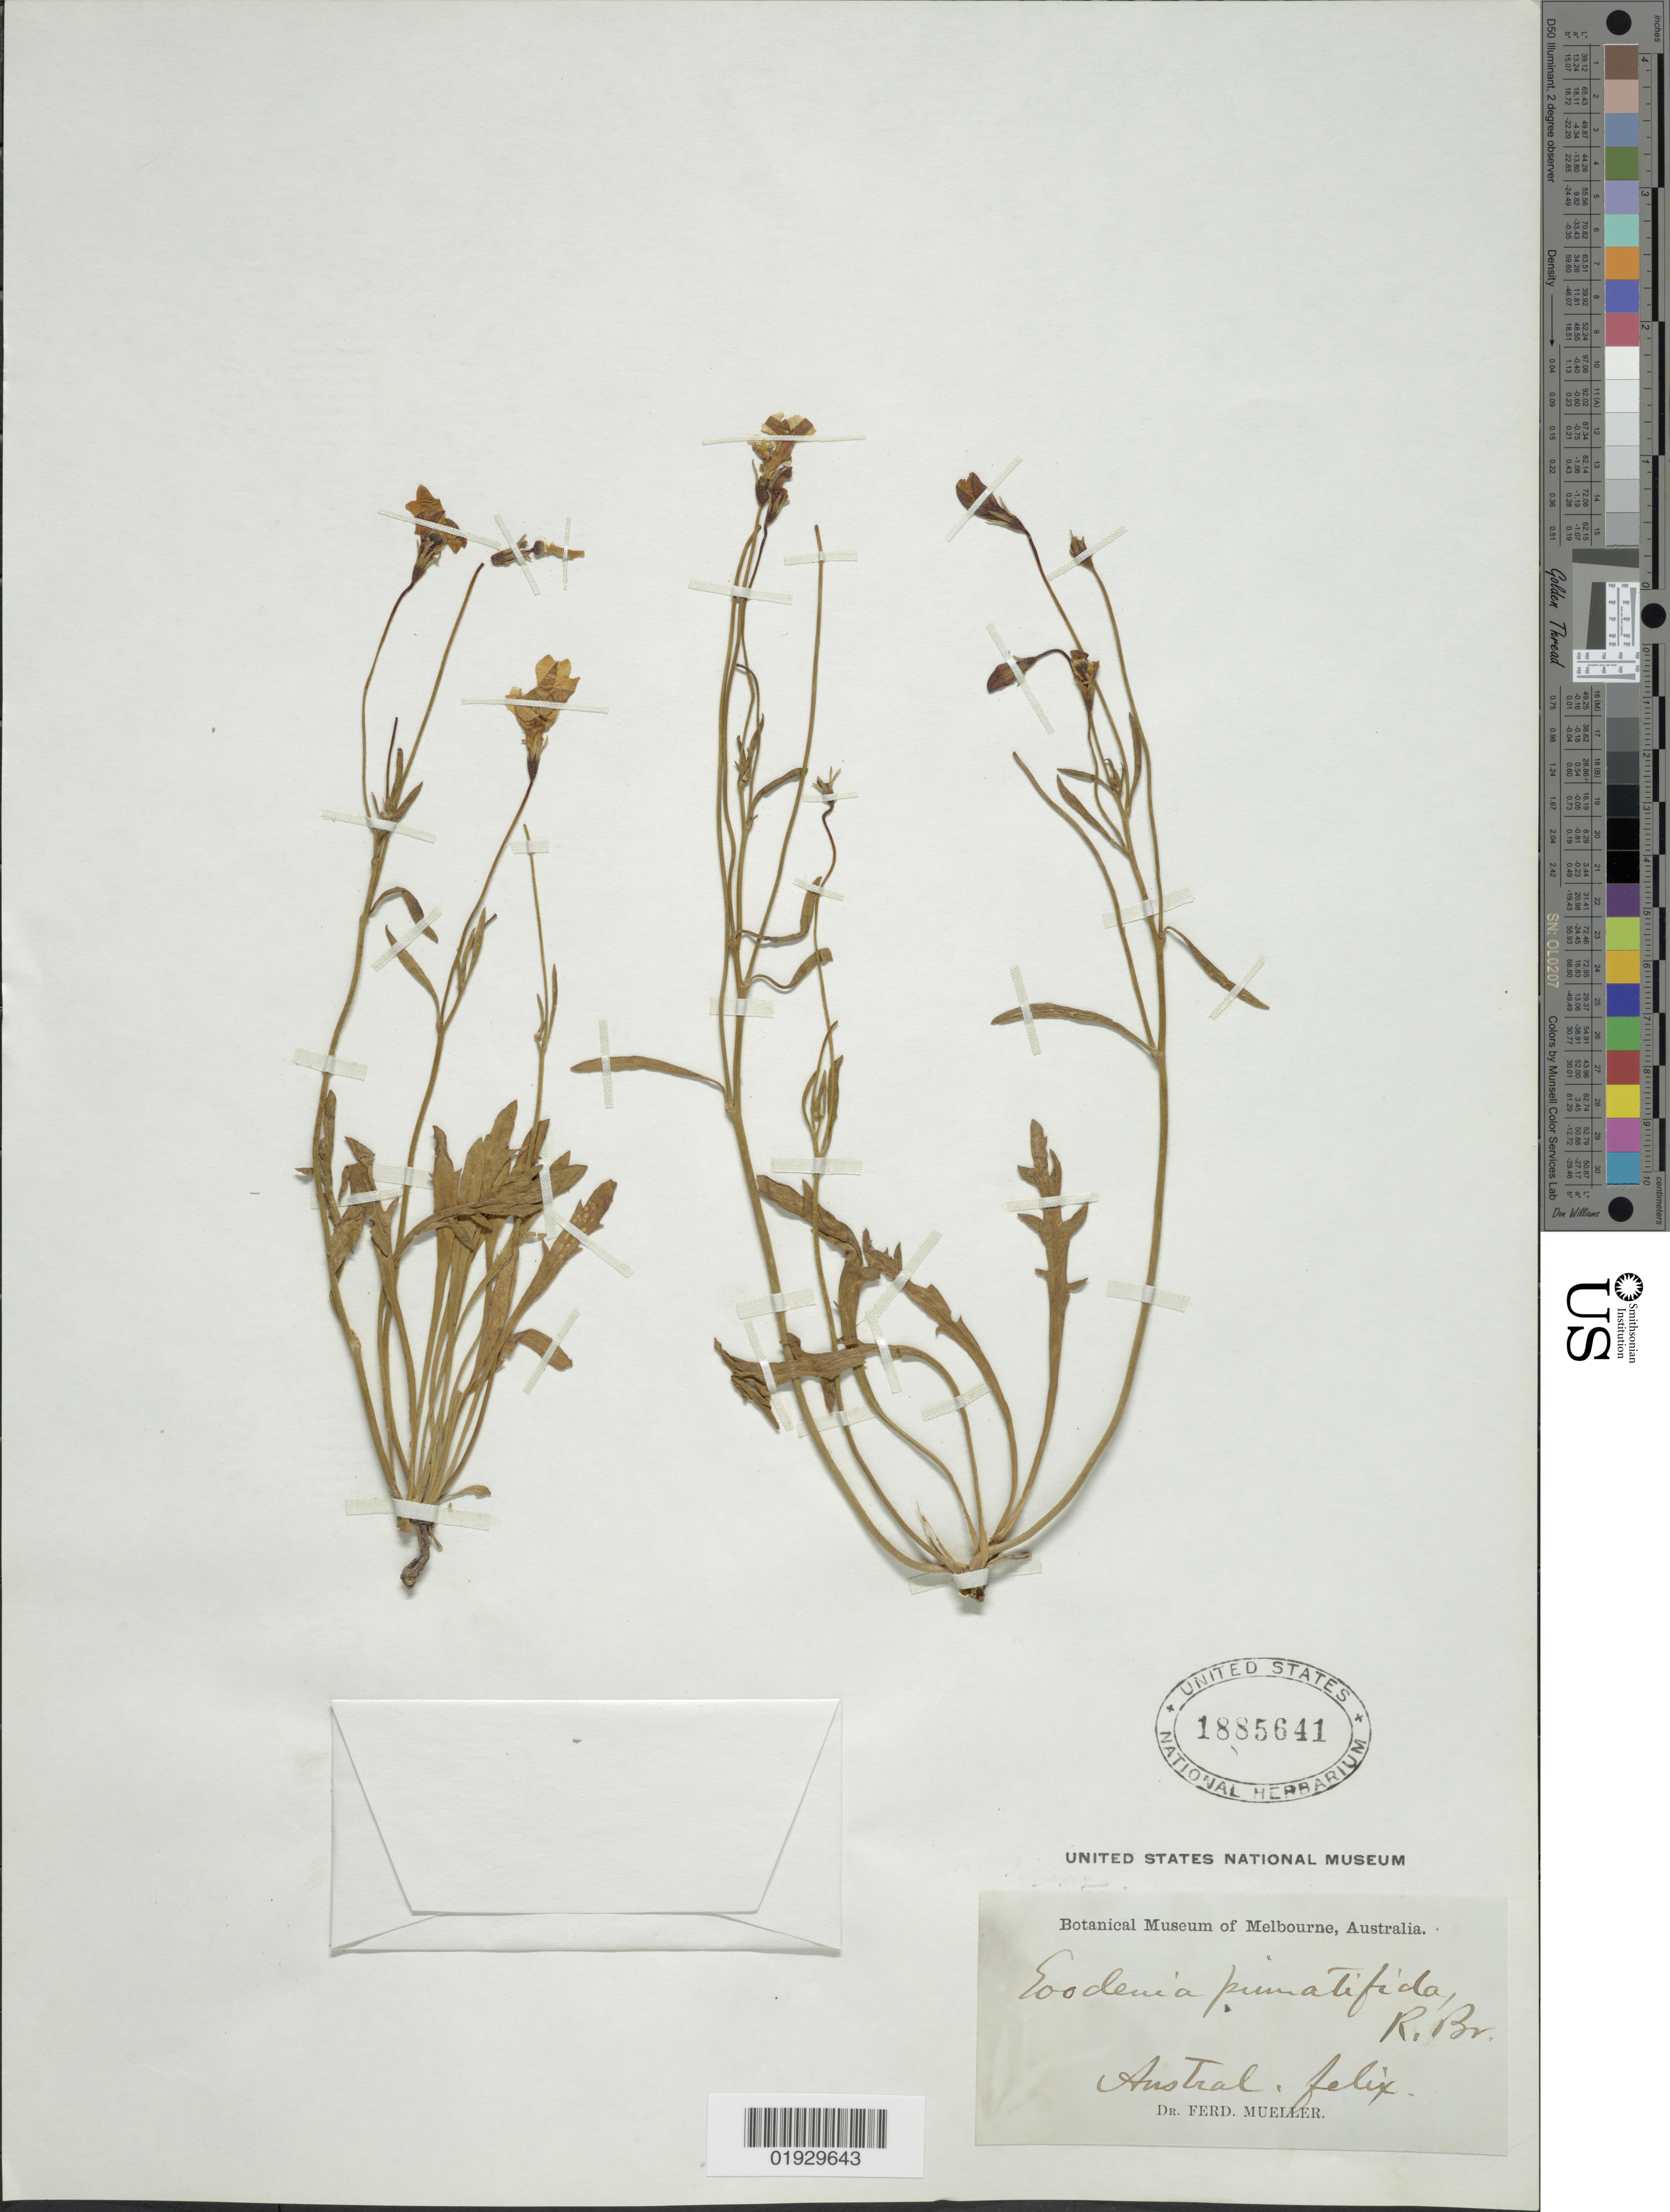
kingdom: Plantae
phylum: Tracheophyta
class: Magnoliopsida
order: Asterales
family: Goodeniaceae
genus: Goodenia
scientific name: Goodenia pinnatifida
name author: Schltdl.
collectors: F. Mueller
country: Australia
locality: Austral. felix.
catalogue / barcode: US 1885641